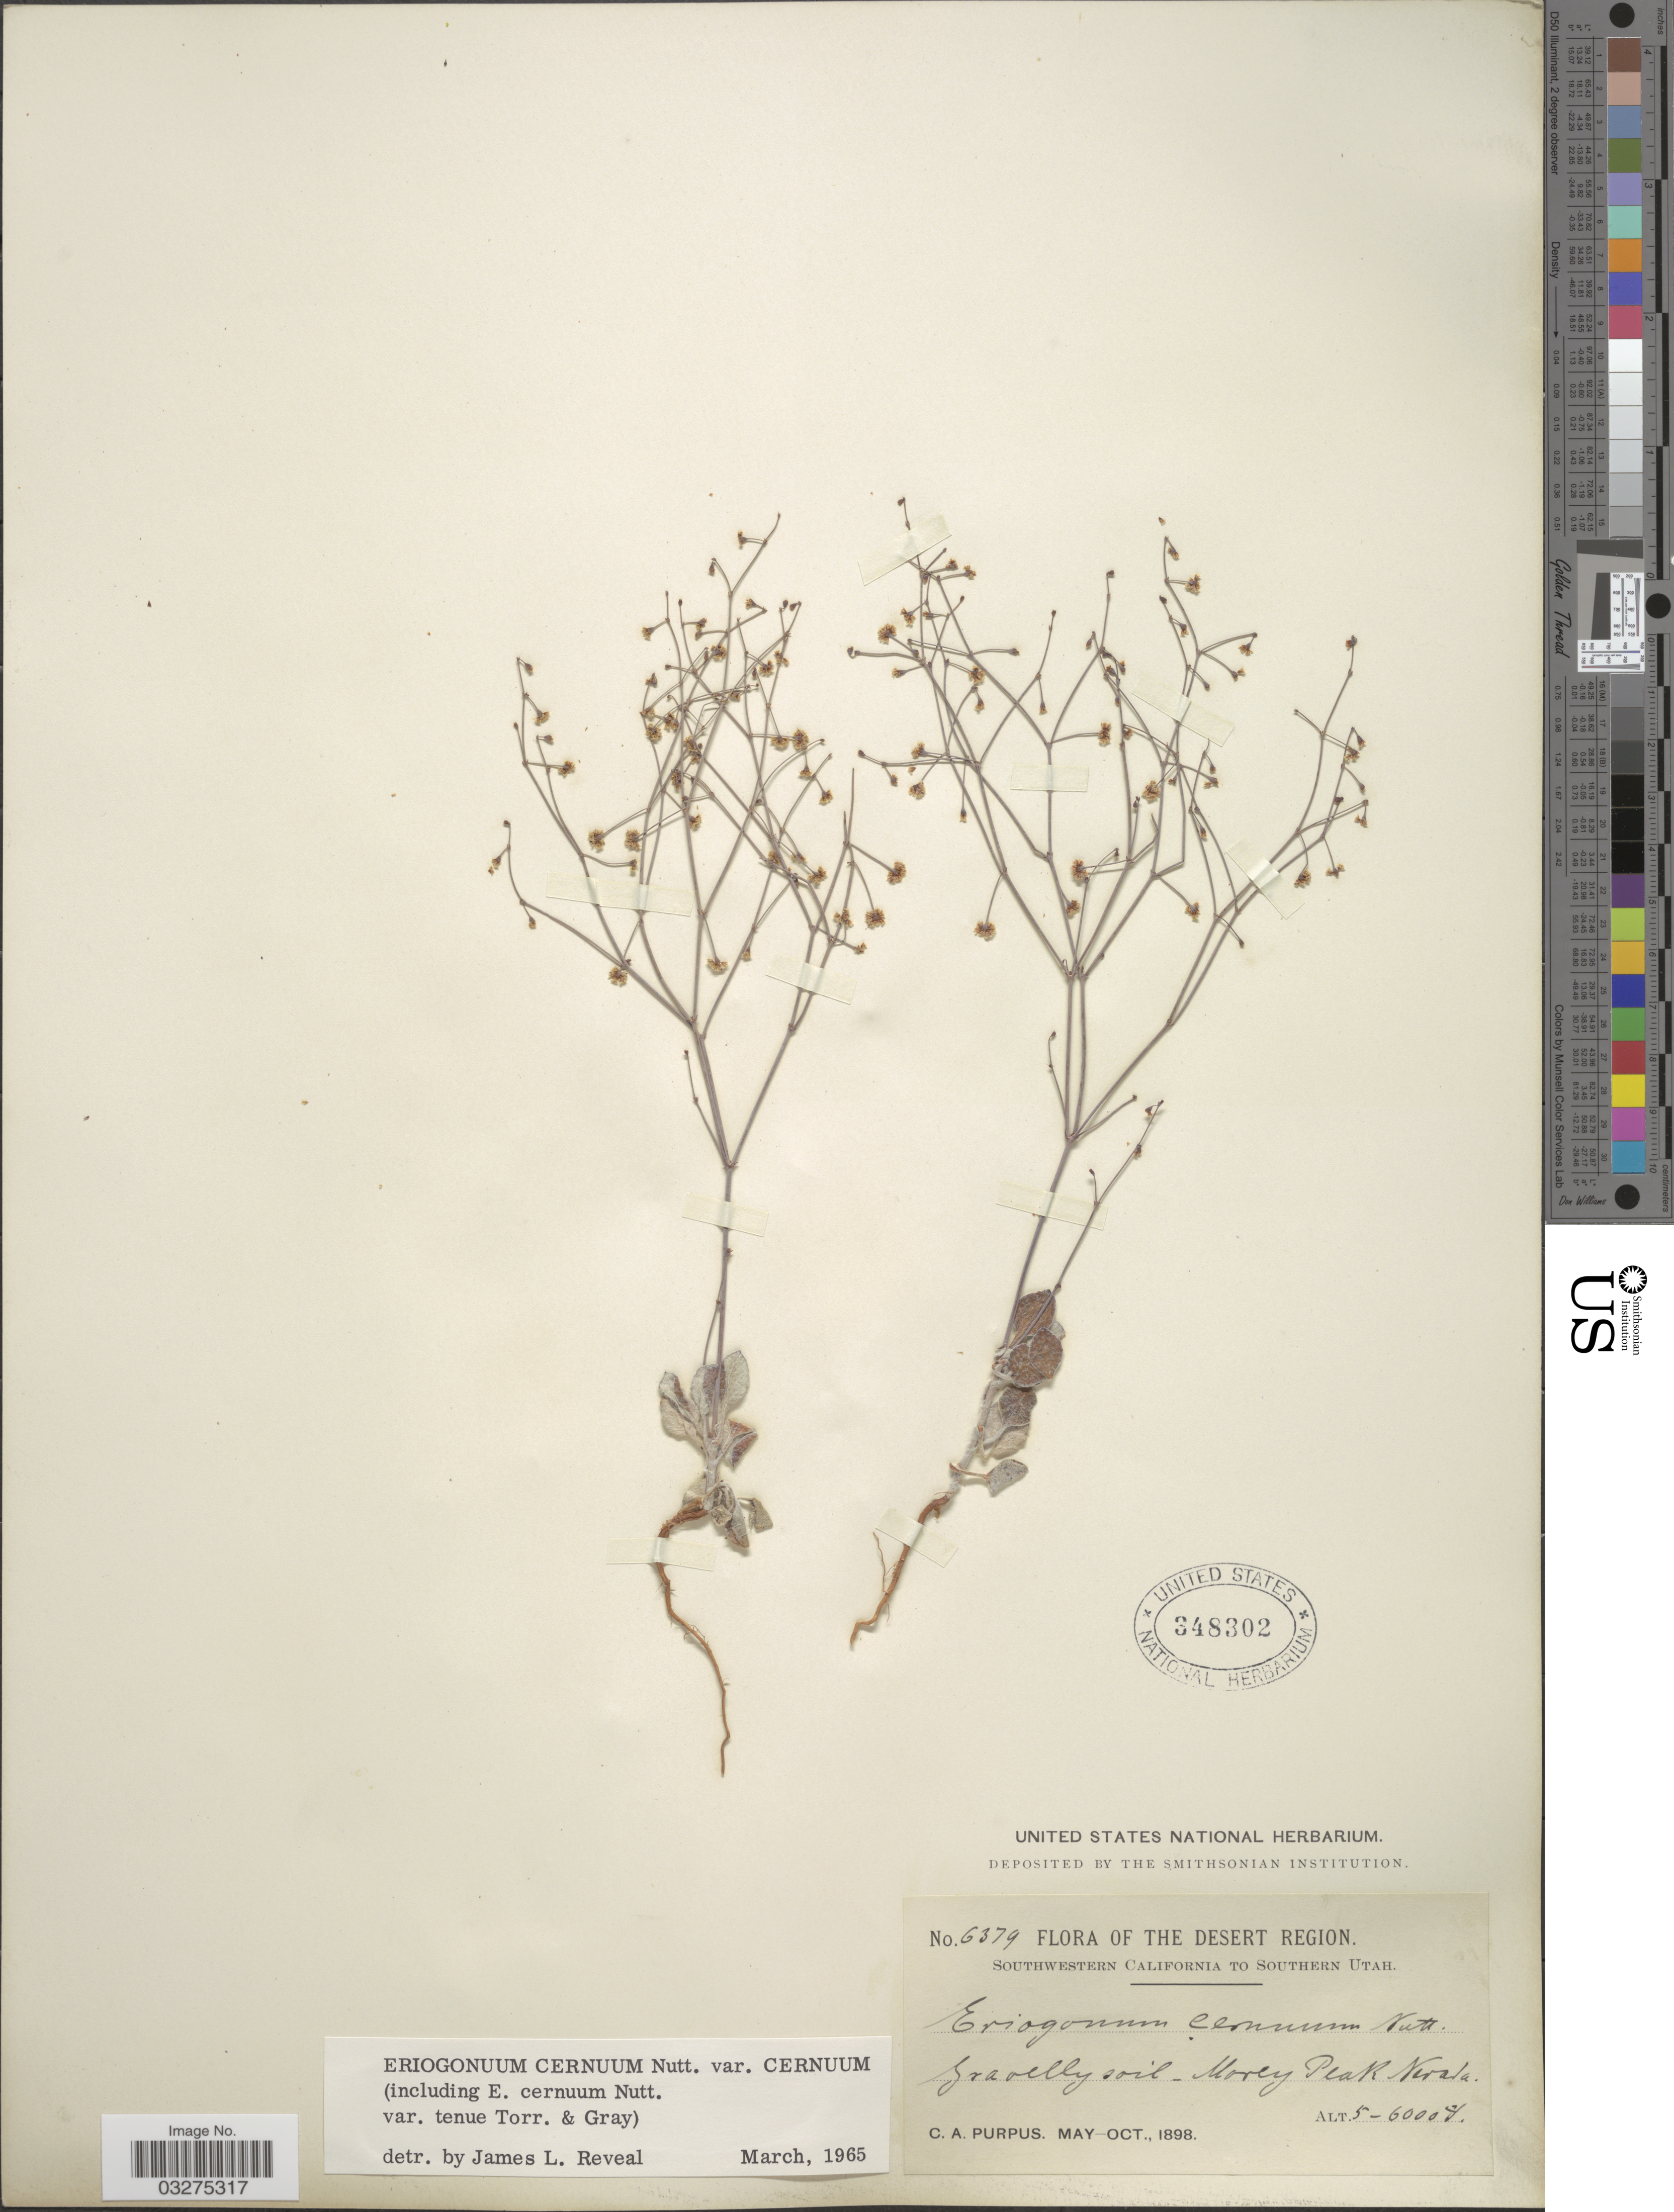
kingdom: Plantae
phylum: Tracheophyta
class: Magnoliopsida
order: Caryophyllales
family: Polygonaceae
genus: Eriogonum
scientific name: Eriogonum cernuum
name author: Nutt.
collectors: C. A. Purpus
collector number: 6379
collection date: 1898-05/1898-10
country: United States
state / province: Nevada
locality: The Desert Region. Gravelly soil - Morey Peak.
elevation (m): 1524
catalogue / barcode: US 348302